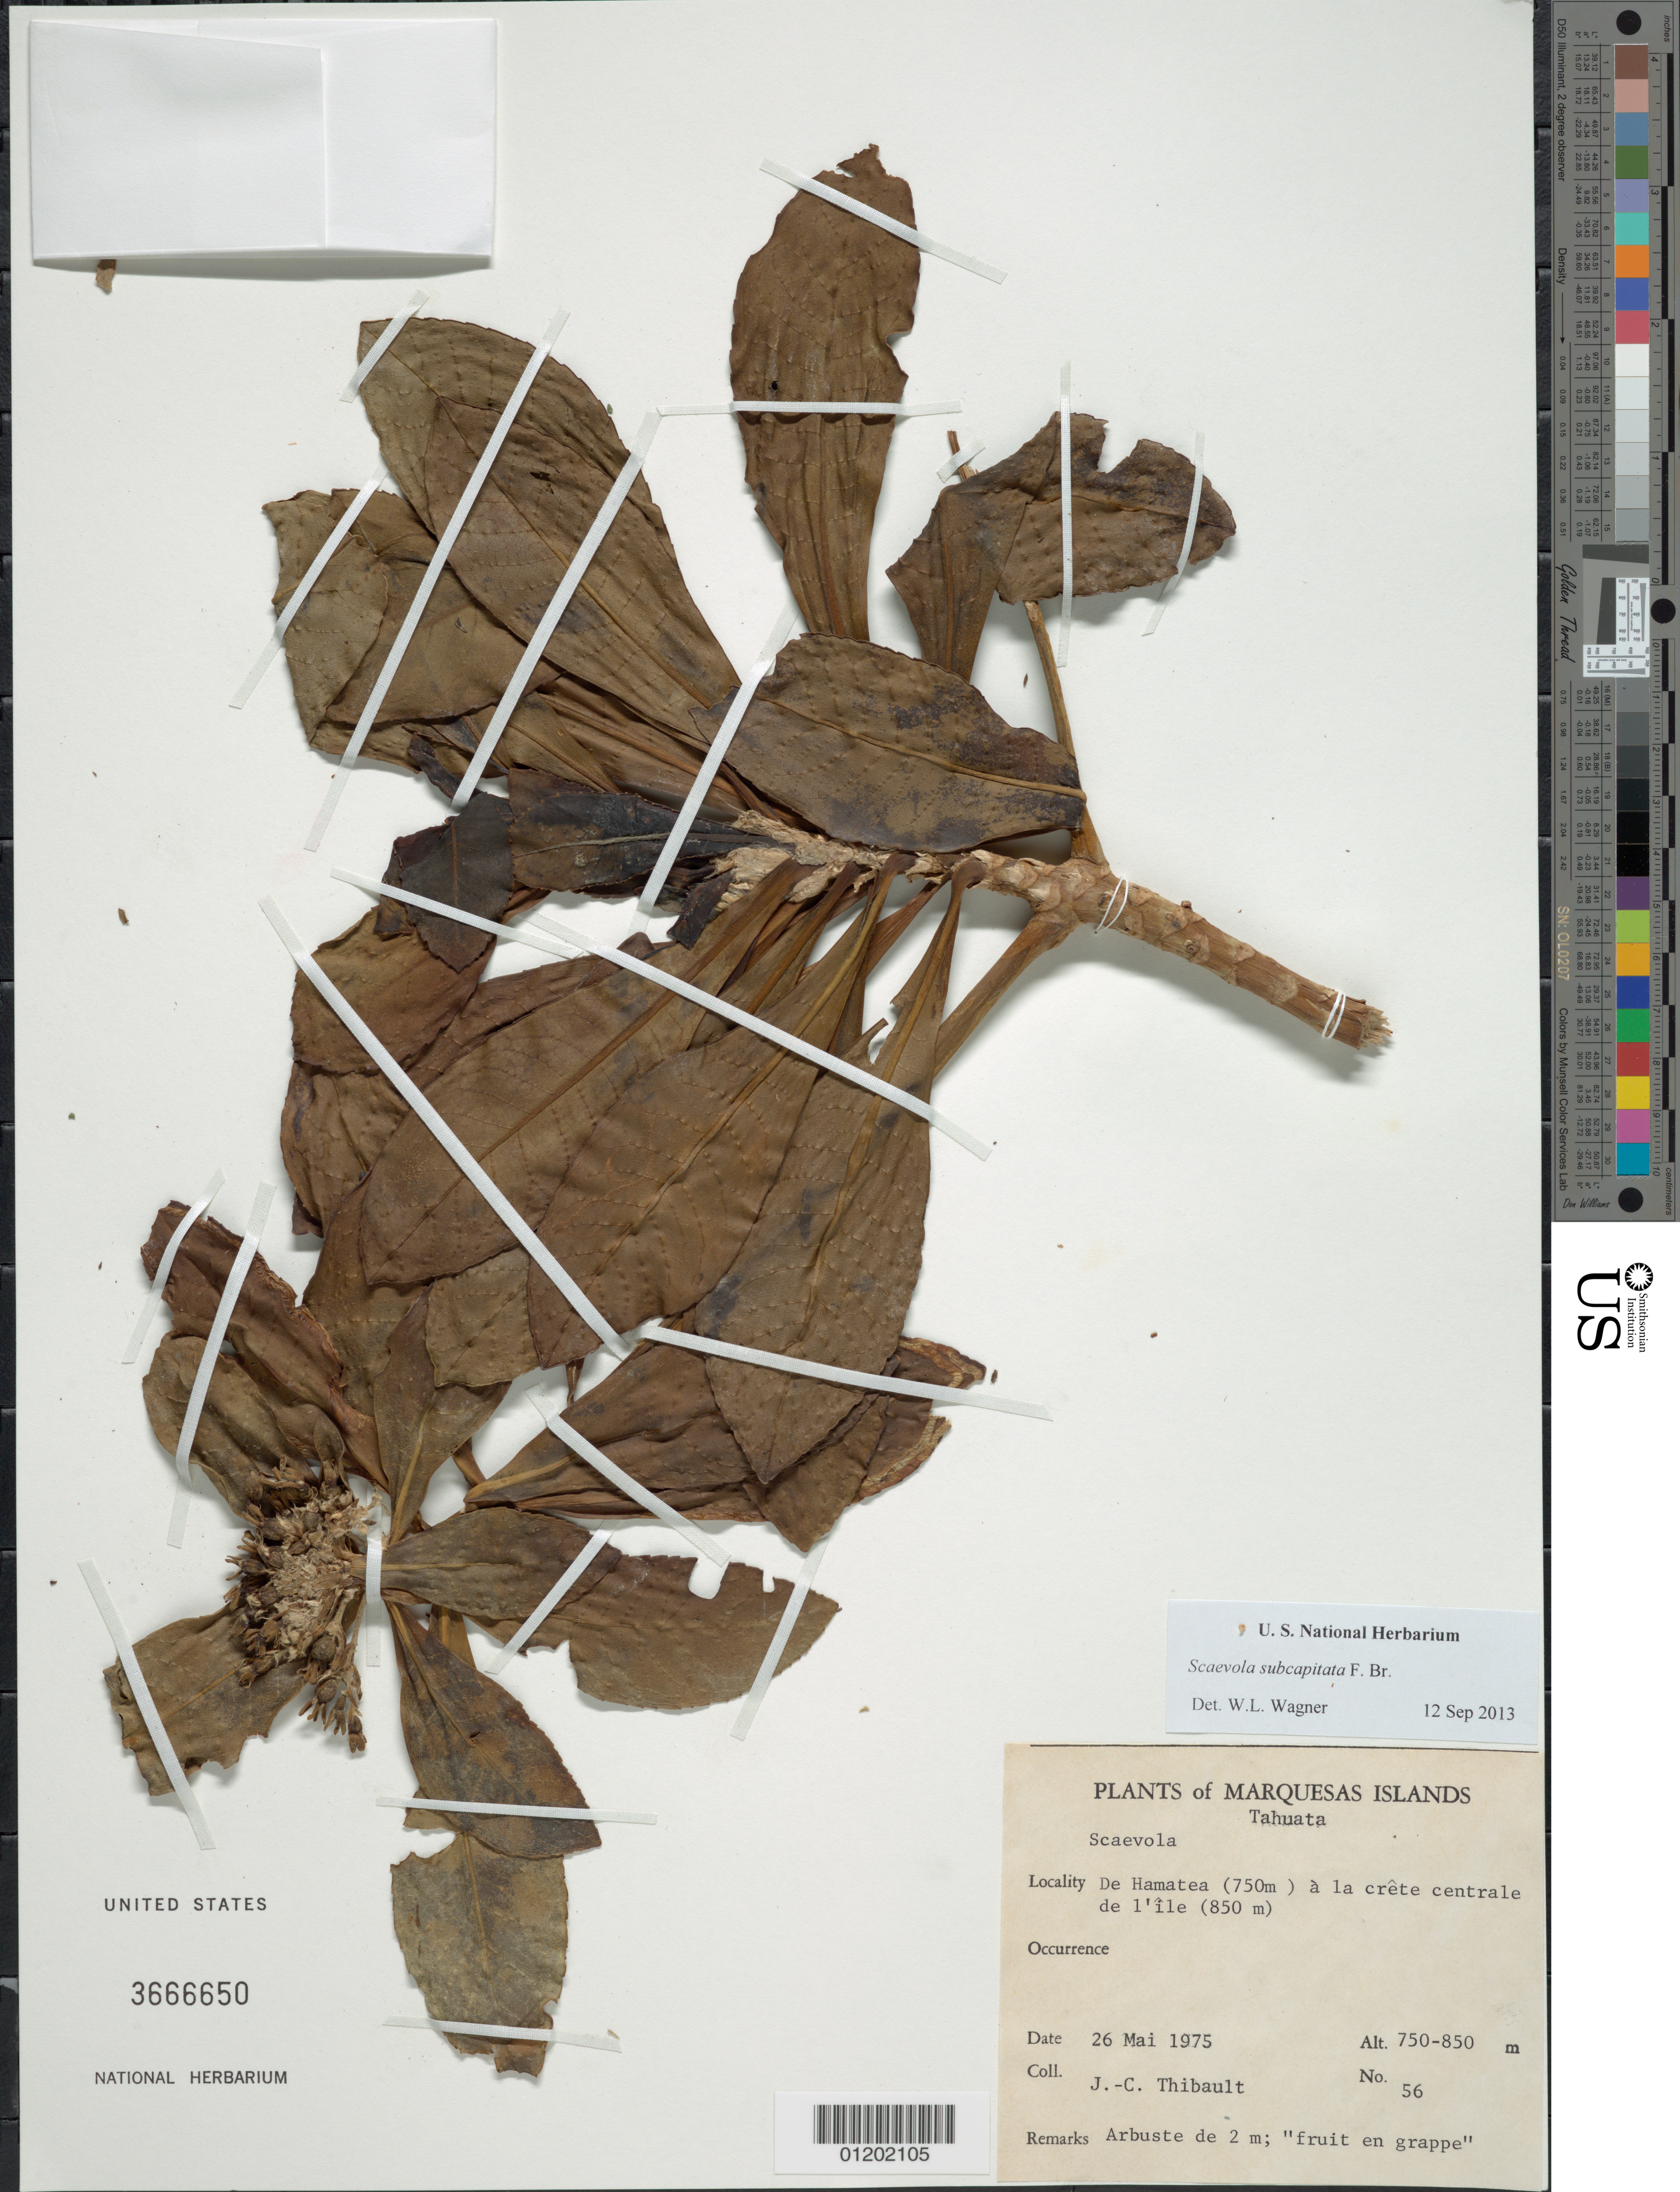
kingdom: Plantae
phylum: Tracheophyta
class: Magnoliopsida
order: Asterales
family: Goodeniaceae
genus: Scaevola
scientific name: Scaevola subcapitata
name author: F. Br.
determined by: Wagner, W. L., (BOT), Smithsonian Institution - National Museum of Natural History (UNITED STATES)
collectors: J. Thibault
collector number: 56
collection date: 1975-03-26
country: French Polynesia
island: Tahuata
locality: de Hamatea (750 m) à la crête centrale de l'île (850 m)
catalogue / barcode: US 3666650